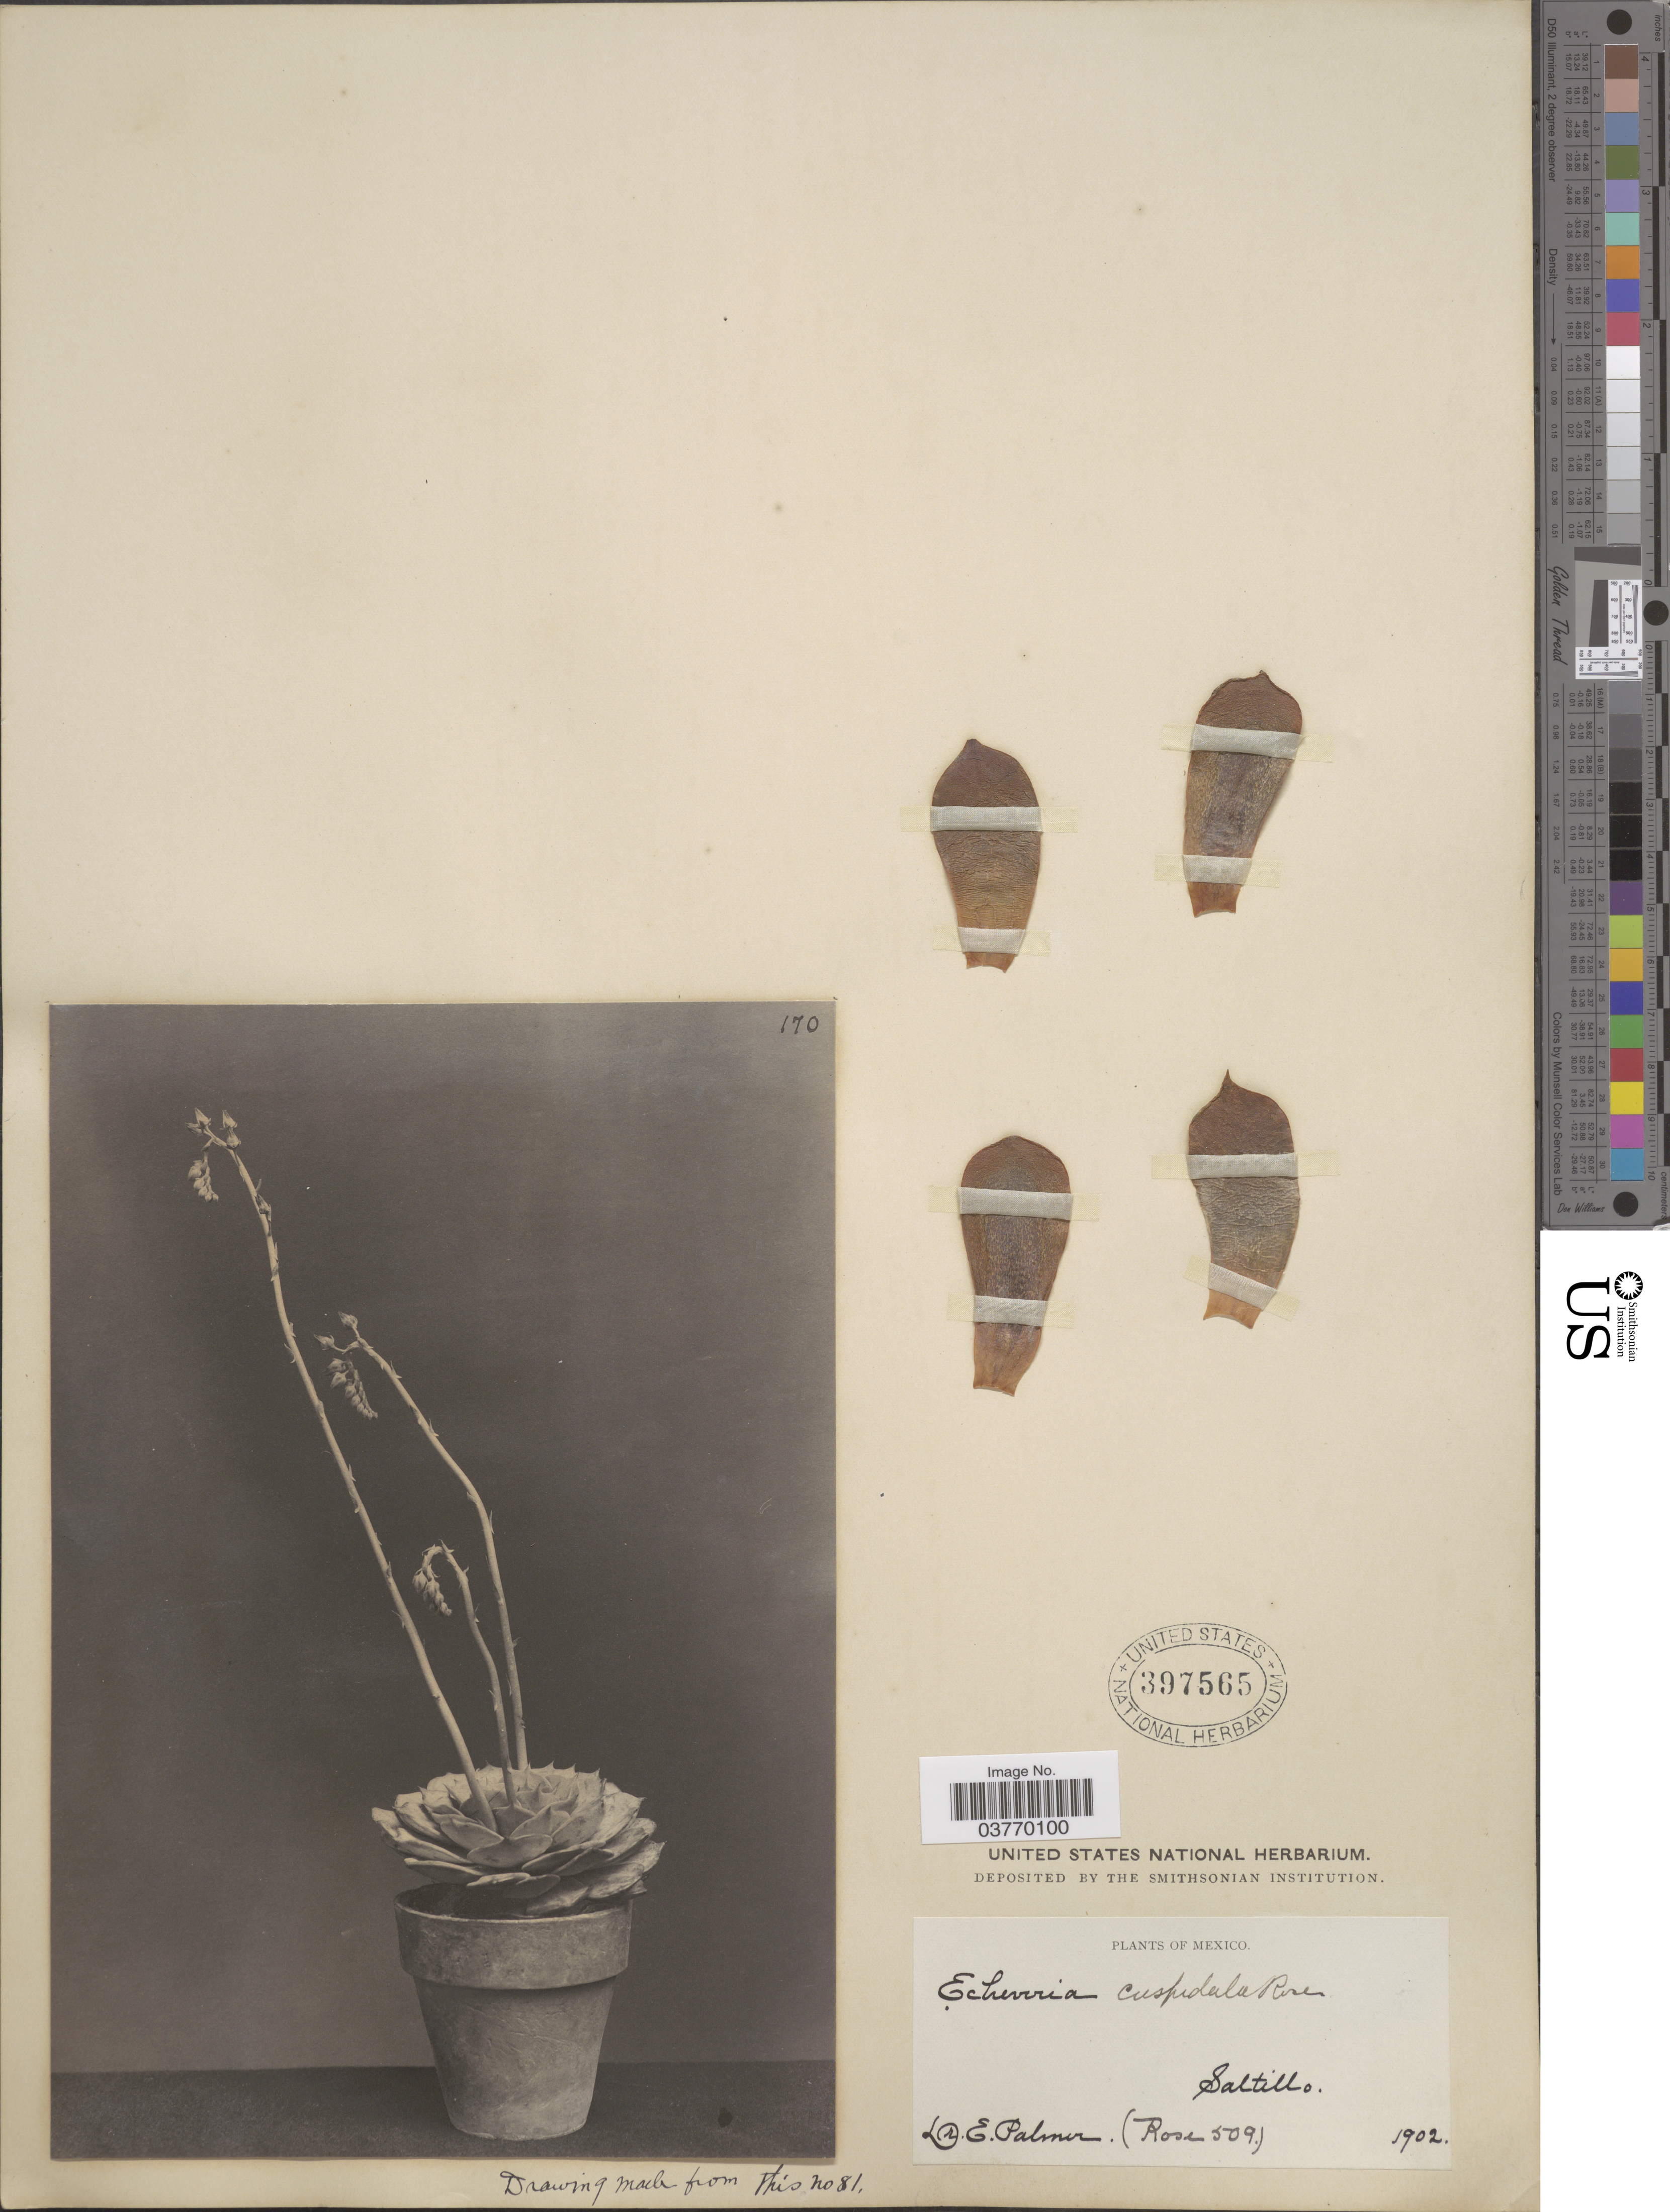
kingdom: Plantae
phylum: Tracheophyta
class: Magnoliopsida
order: Saxifragales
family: Crassulaceae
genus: Echeveria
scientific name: Echeveria cuspidata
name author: Rose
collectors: E. Palmer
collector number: Rose509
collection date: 1902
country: Mexico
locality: Saltillo.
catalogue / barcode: US 397565